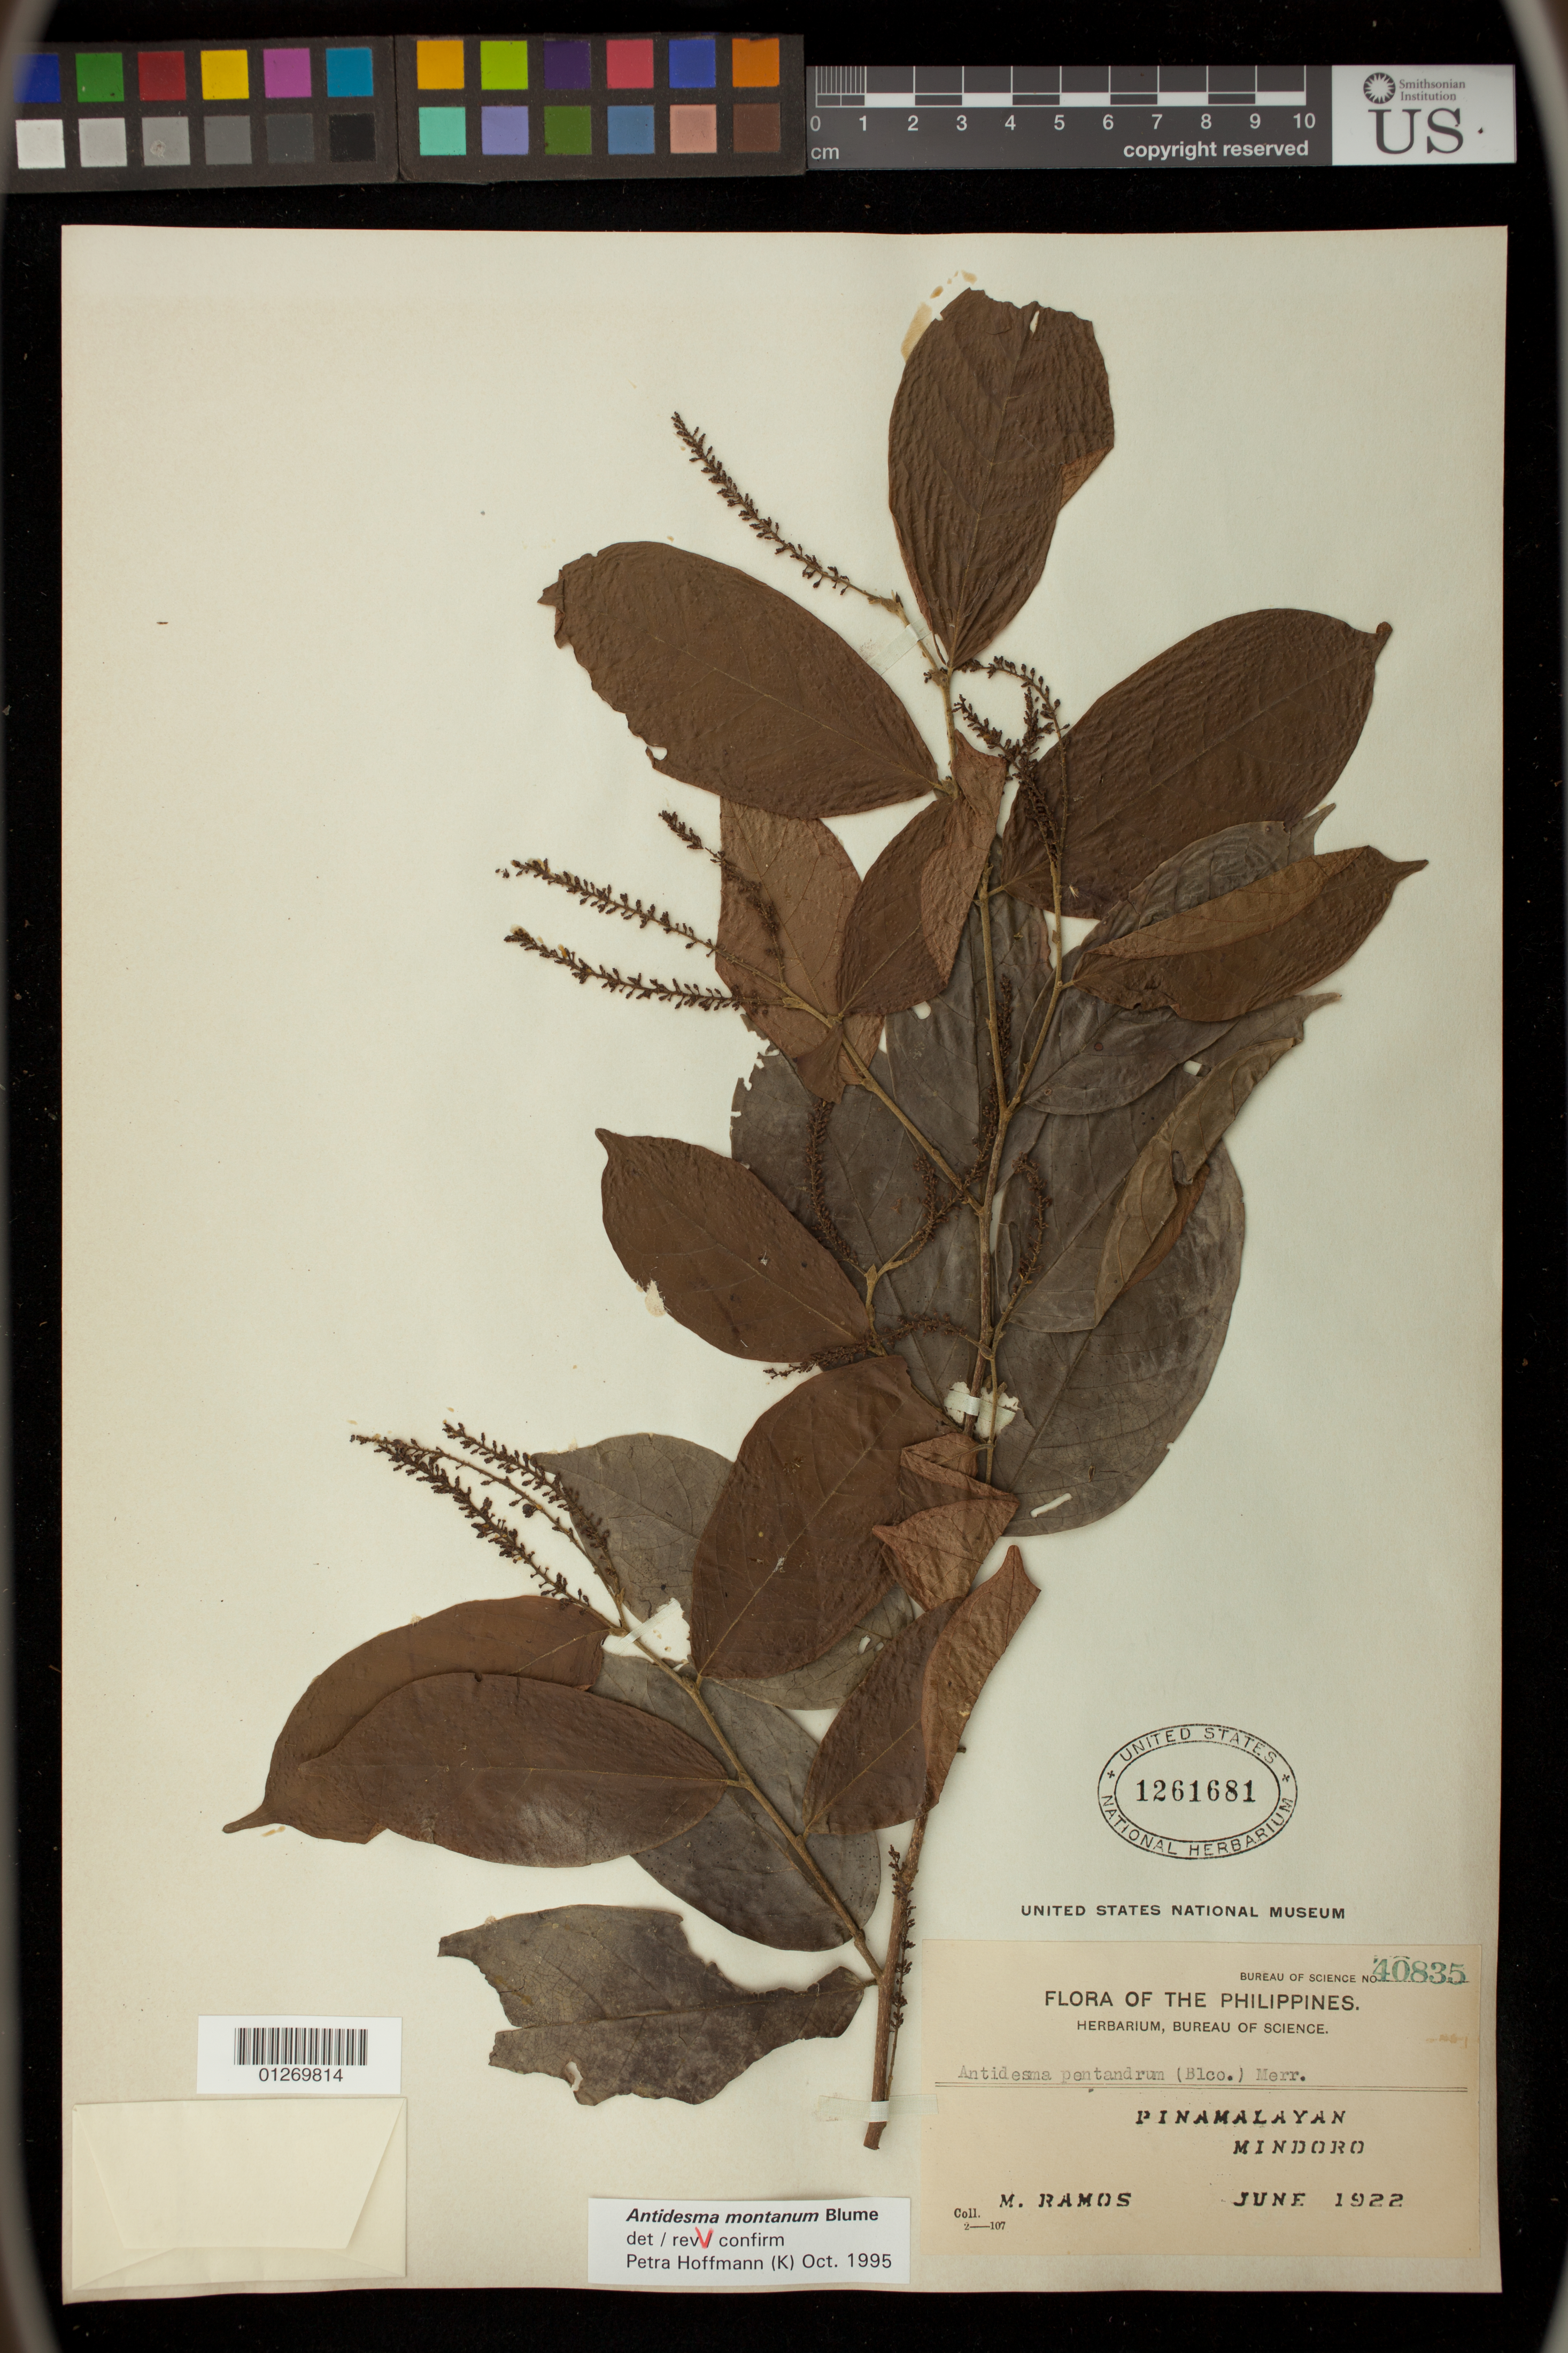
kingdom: Plantae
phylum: Tracheophyta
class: Magnoliopsida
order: Malpighiales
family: Phyllanthaceae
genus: Antidesma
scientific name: Antidesma montanum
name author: Blume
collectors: M. Ramos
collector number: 40835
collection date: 1922-06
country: Philippines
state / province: Mimaropa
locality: Pinamalayan.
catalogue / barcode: US 1261681